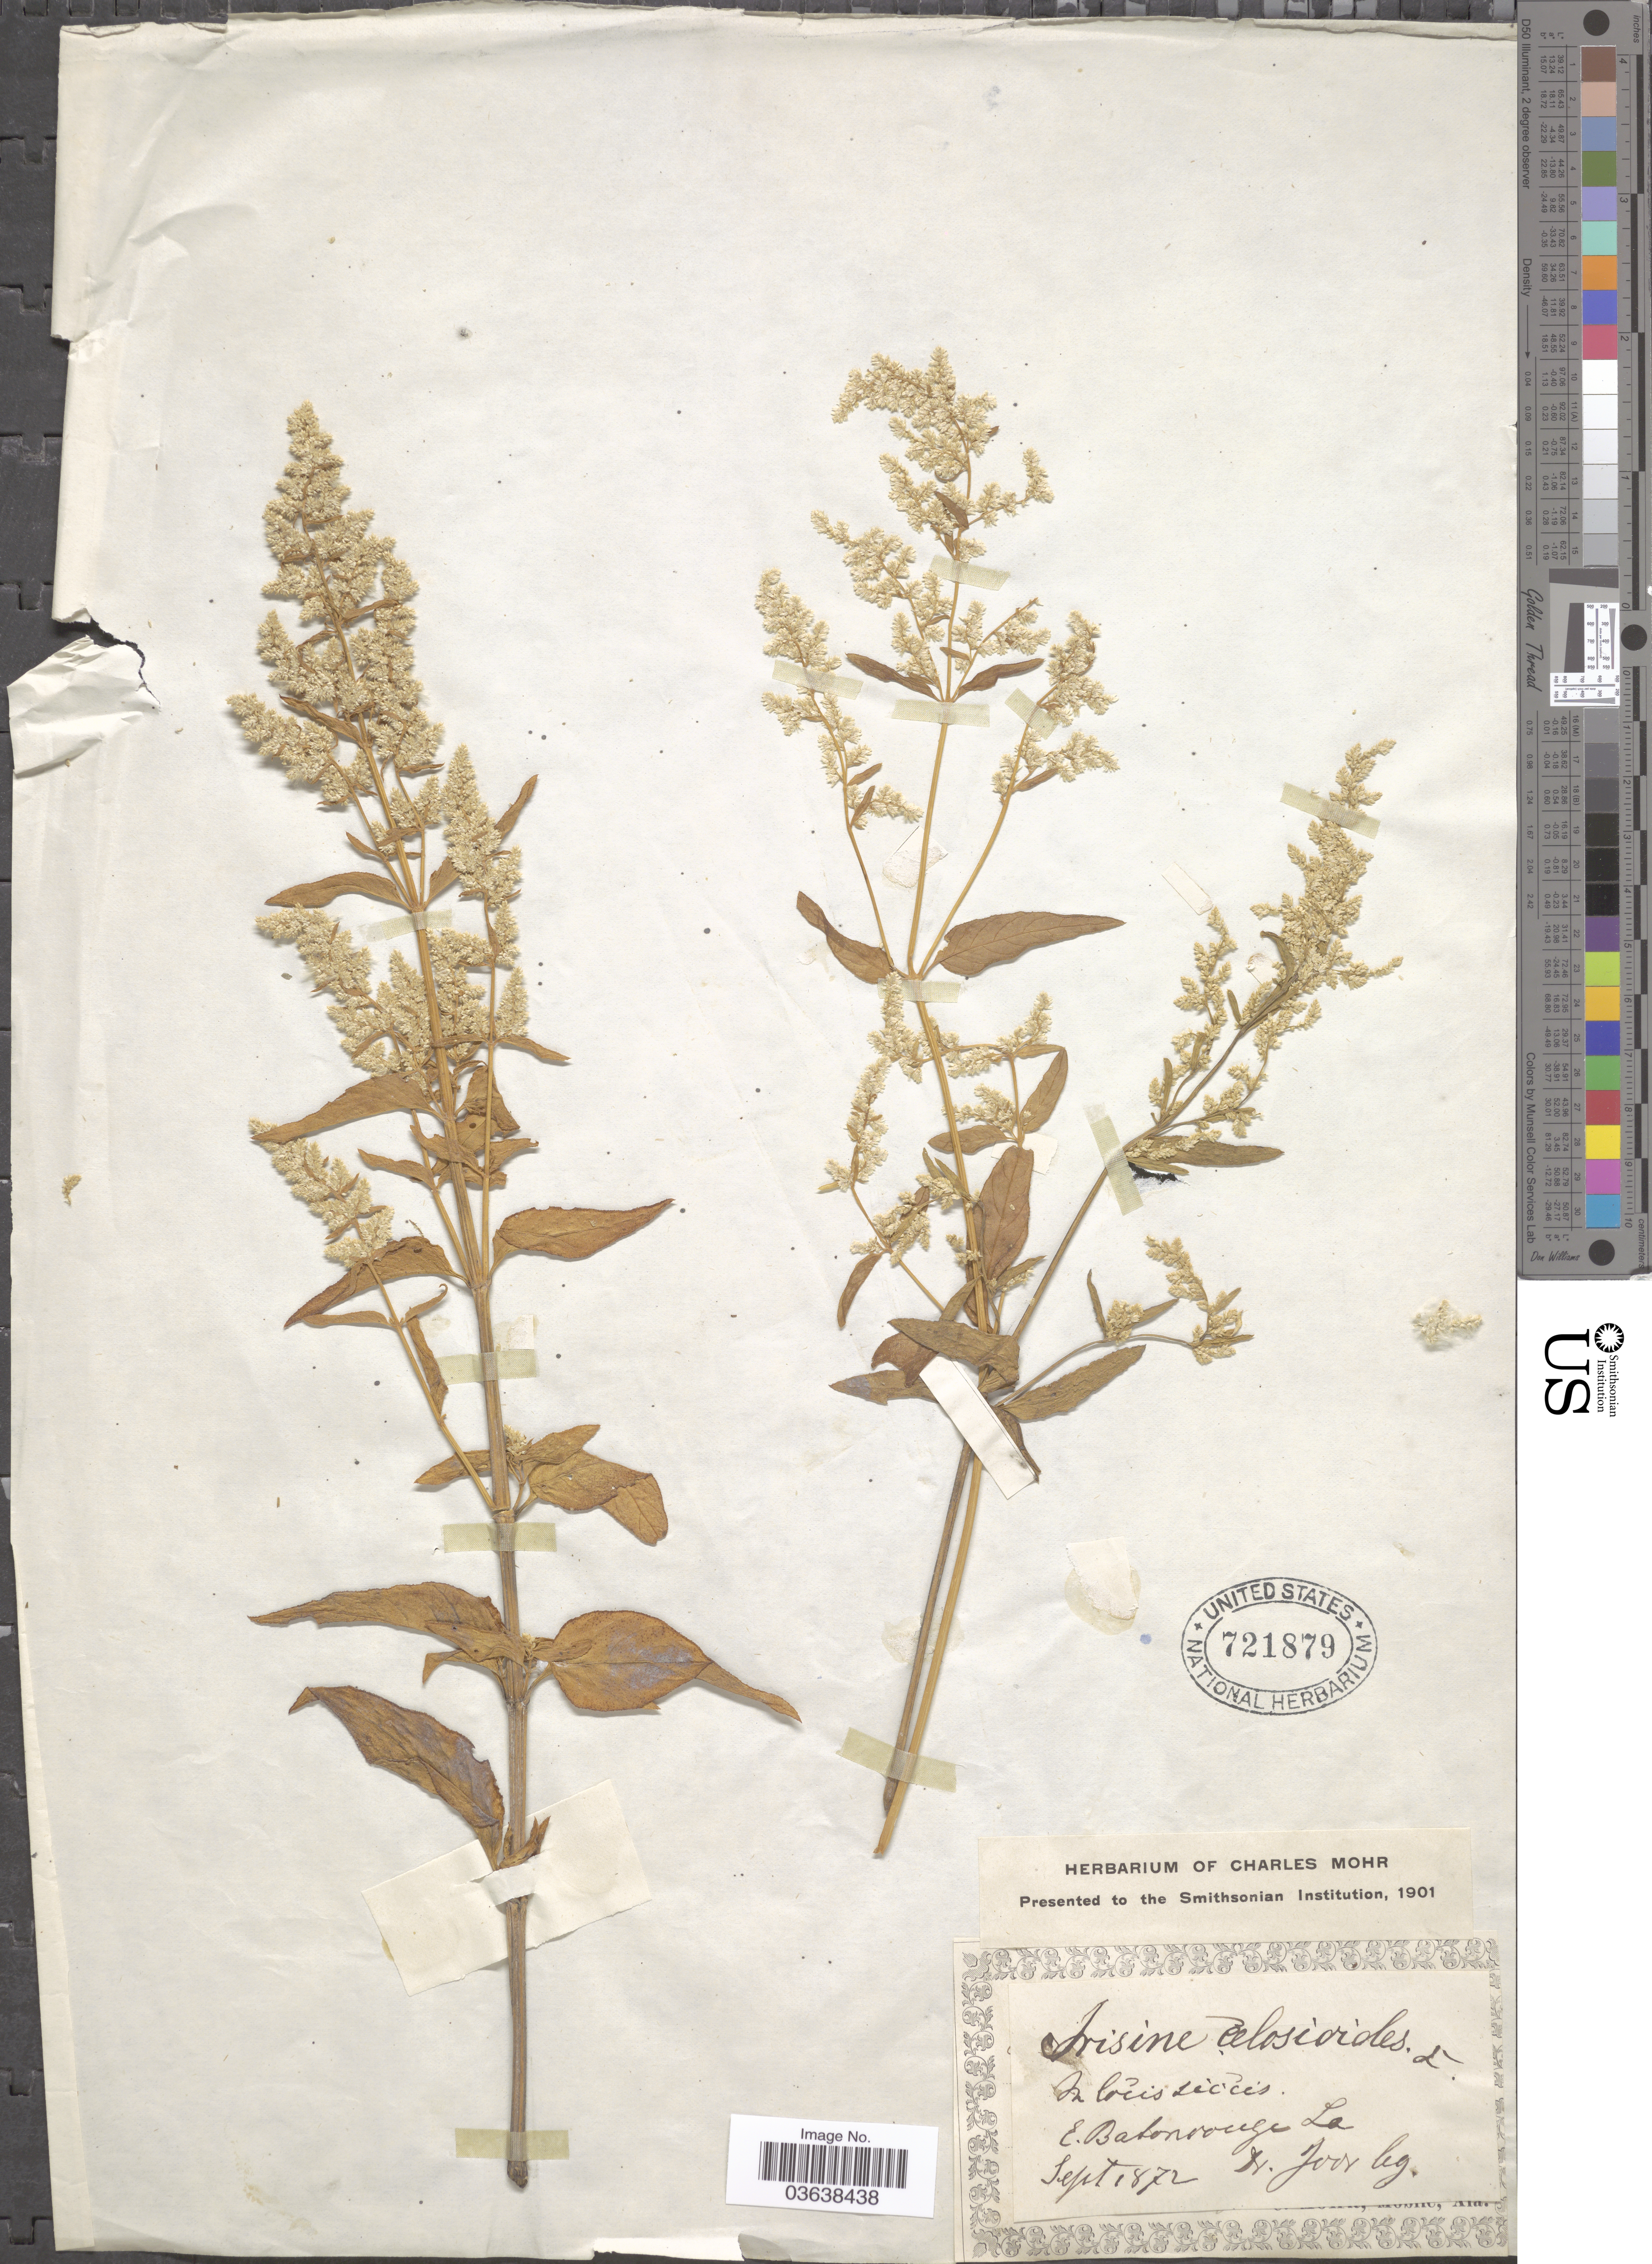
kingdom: Plantae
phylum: Tracheophyta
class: Magnoliopsida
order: Caryophyllales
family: Amaranthaceae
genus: Iresine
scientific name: Iresine celosia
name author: L.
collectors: -. Joor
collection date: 1872-09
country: United States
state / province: Louisiana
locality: E. Batonrouge.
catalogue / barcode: US 721879